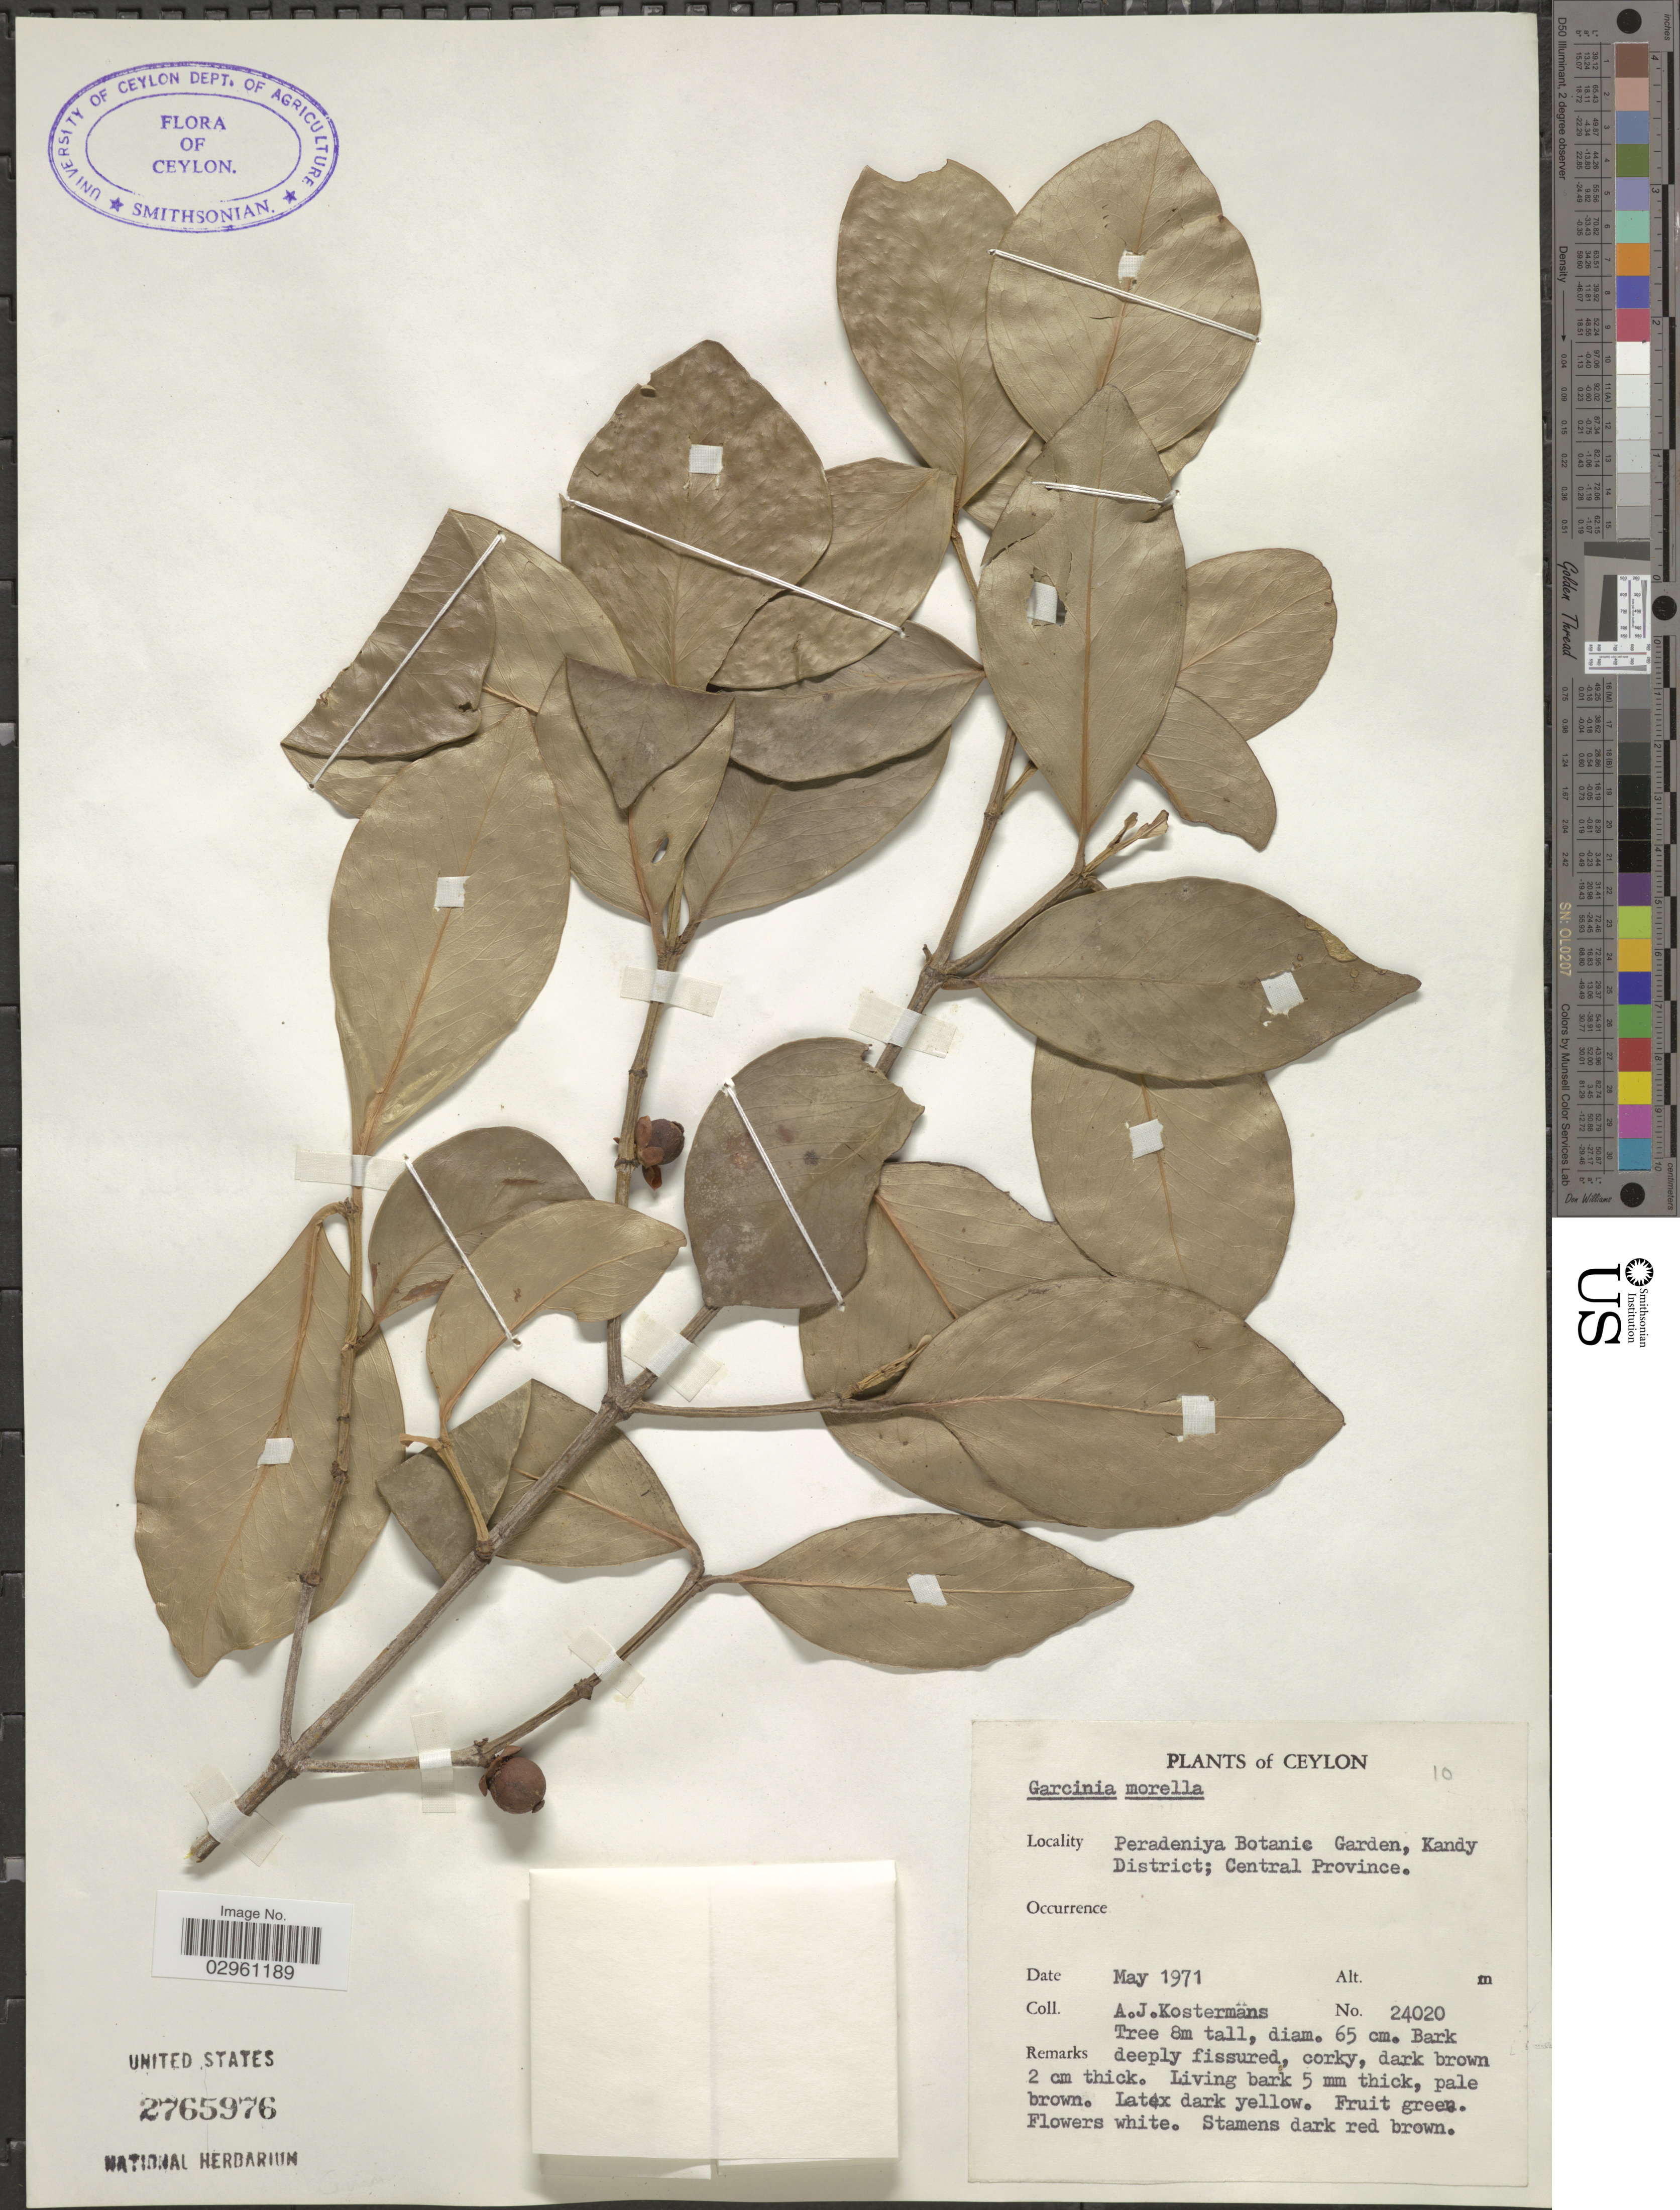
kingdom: Plantae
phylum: Tracheophyta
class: Magnoliopsida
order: Malpighiales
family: Clusiaceae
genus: Garcinia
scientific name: Garcinia morella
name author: (Gaertn.) Desr.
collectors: A. J. G. Kostermans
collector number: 24020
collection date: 1971-05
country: Sri Lanka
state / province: Central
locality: Ceylon. Peradeniya Botanic Garden, Kandy District.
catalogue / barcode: US 2765976